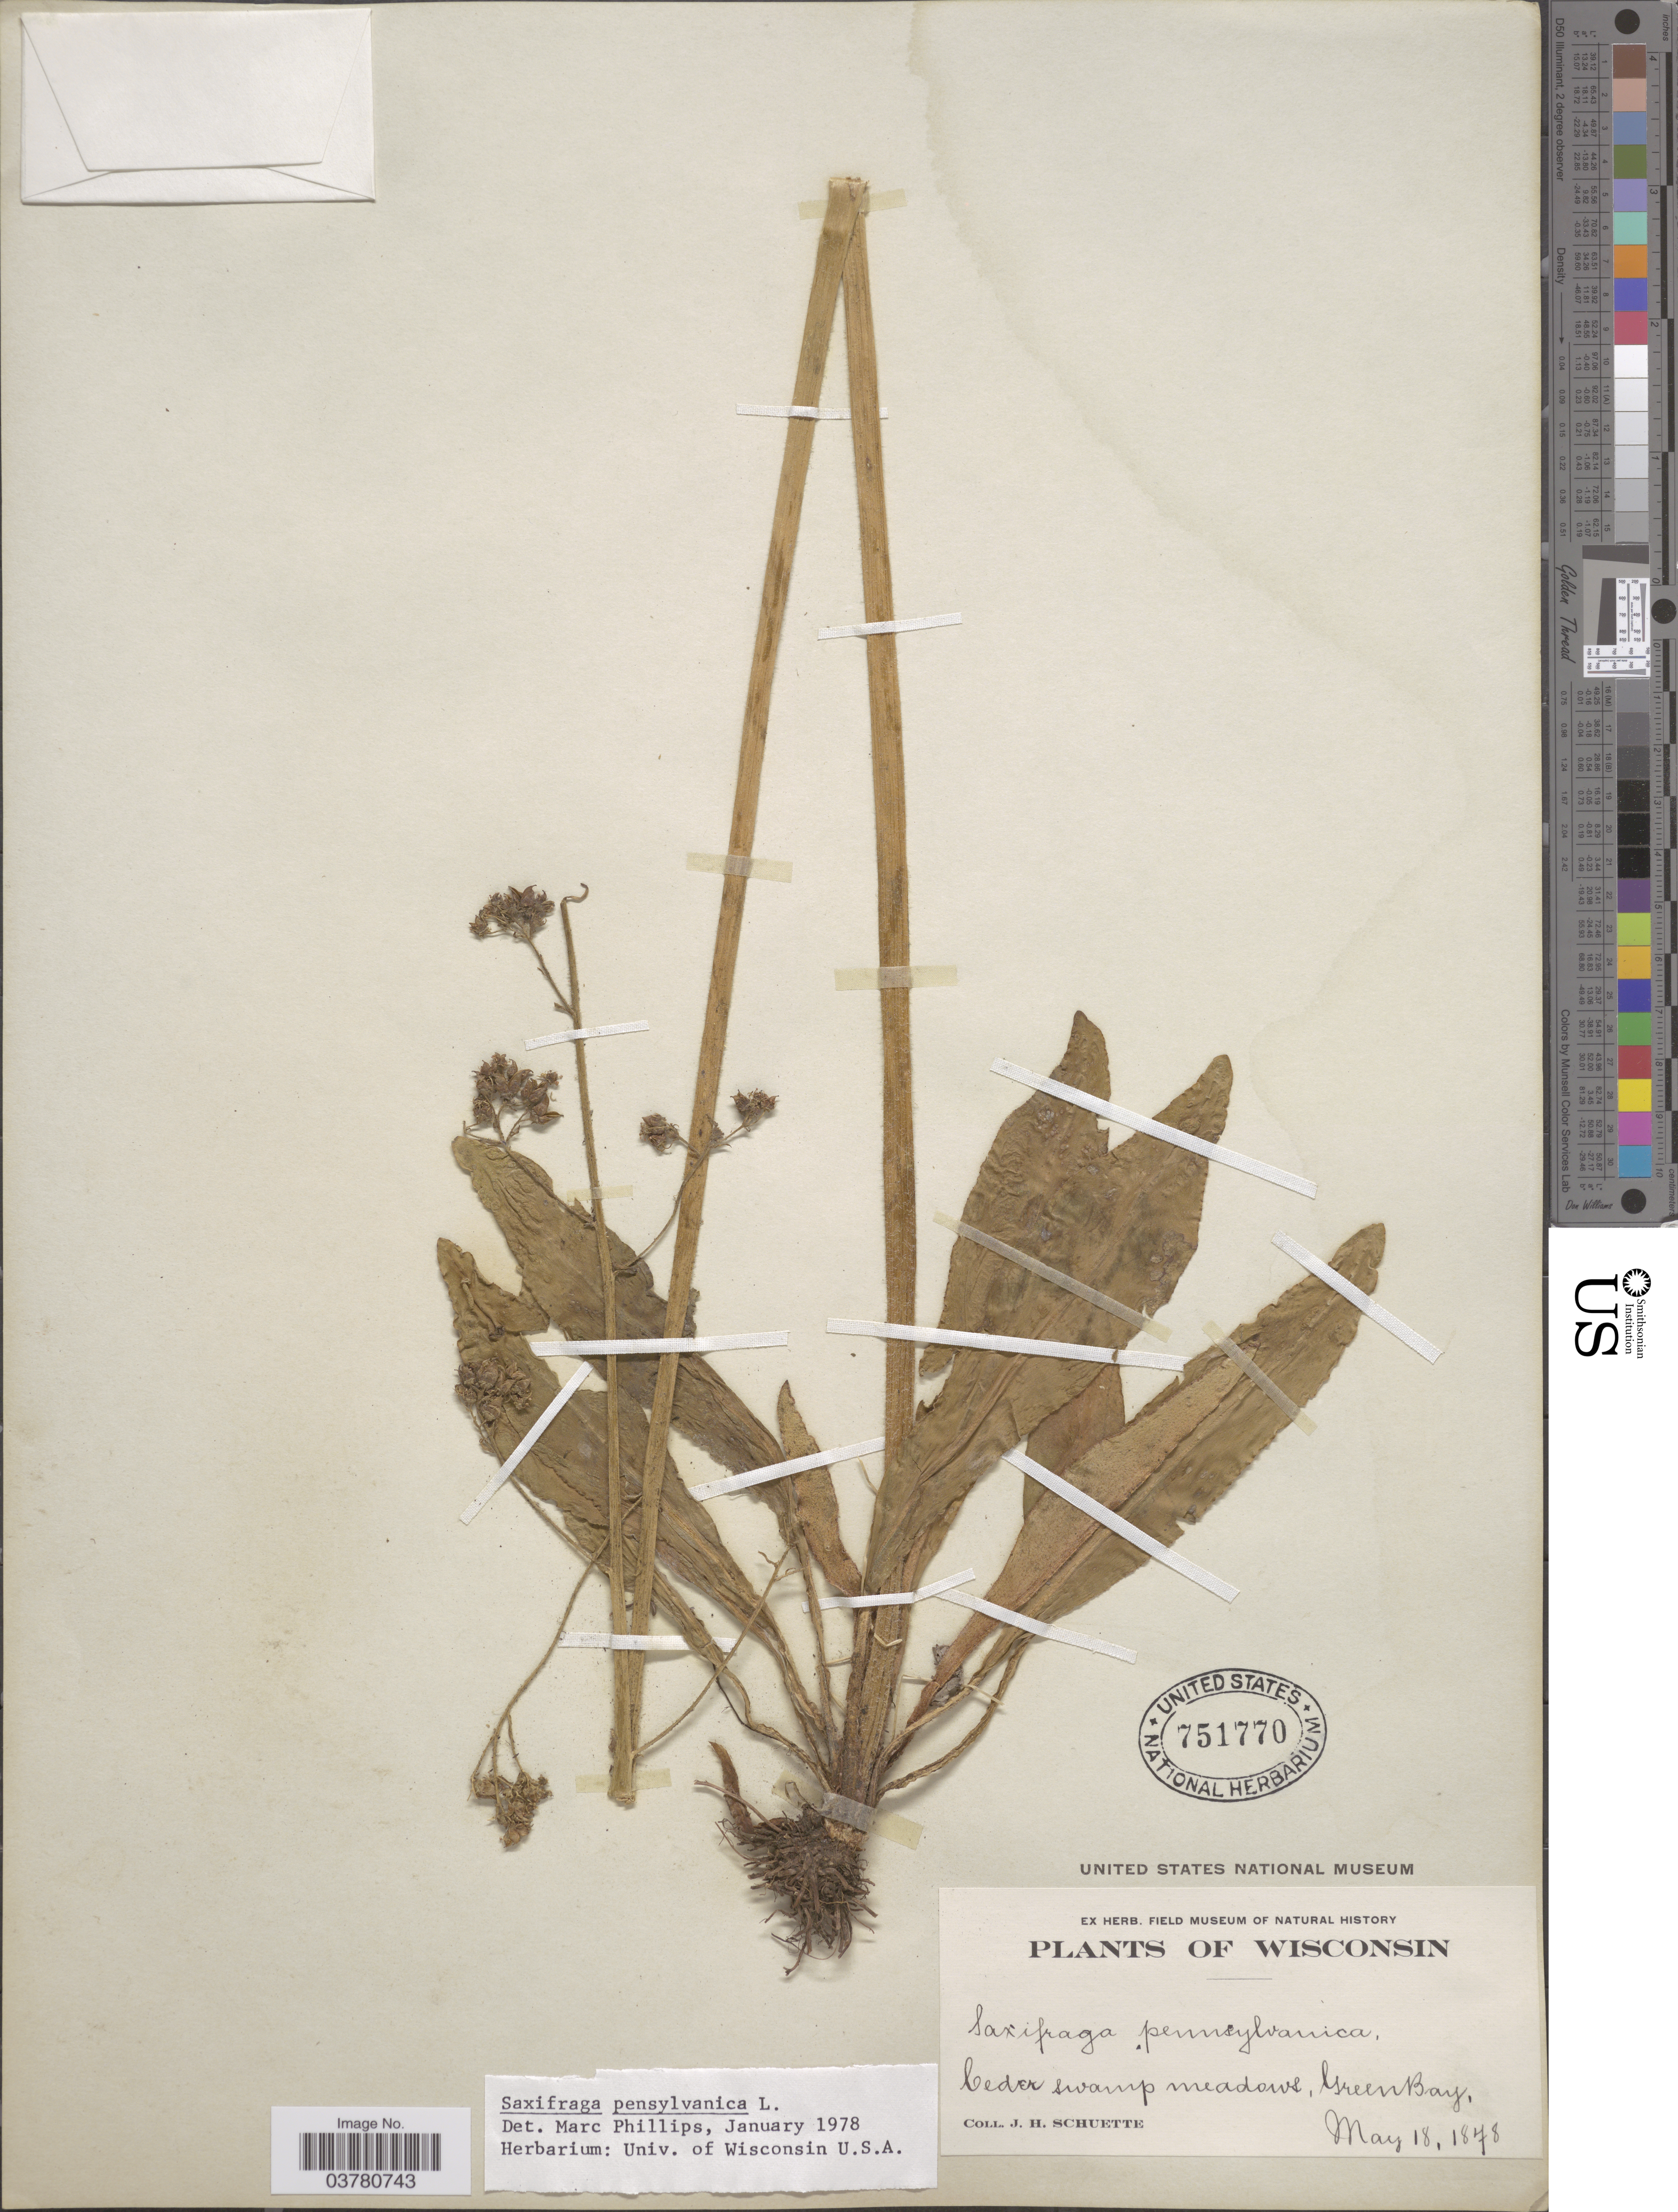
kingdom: Plantae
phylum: Tracheophyta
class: Magnoliopsida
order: Saxifragales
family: Saxifragaceae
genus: Micranthes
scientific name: Micranthes pensylvanica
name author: (L.) Haw.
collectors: J. H. Schuette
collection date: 1878-05-18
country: United States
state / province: Wisconsin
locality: Ceder swamp meadows, Green Bay.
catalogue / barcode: US 751770